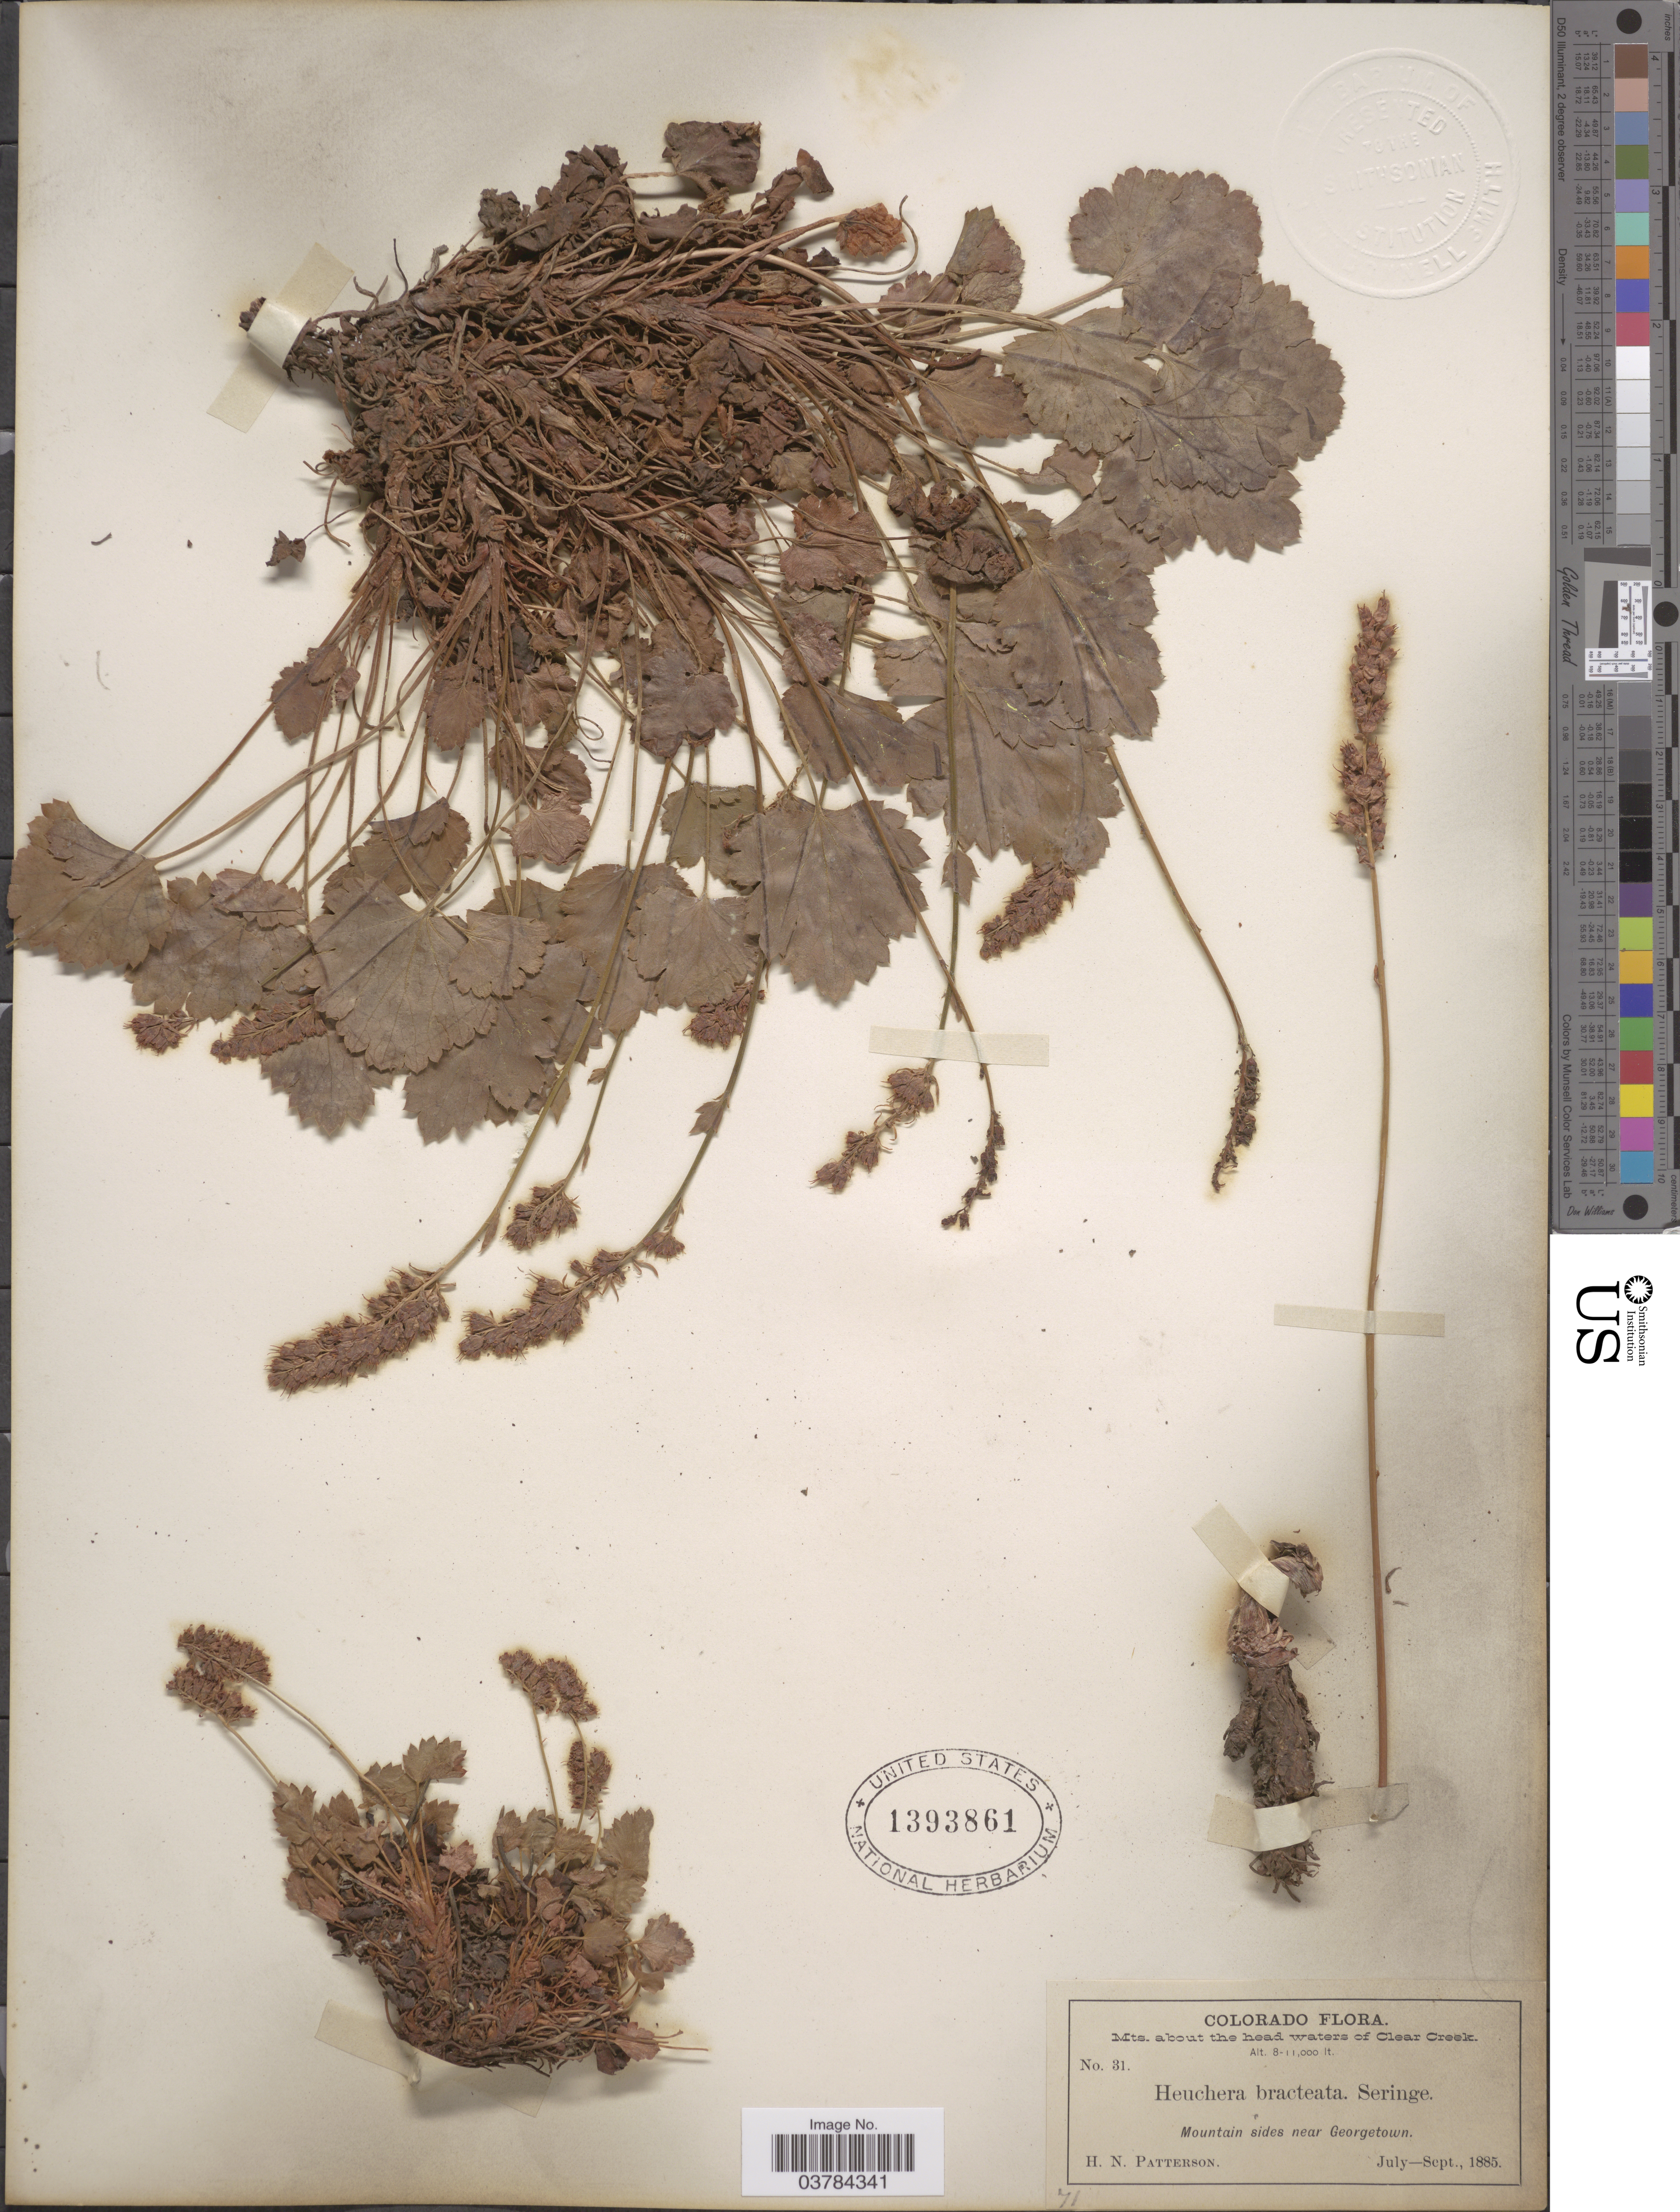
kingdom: Plantae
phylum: Tracheophyta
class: Magnoliopsida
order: Saxifragales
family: Saxifragaceae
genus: Heuchera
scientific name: Heuchera bracteata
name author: (Torr.) Ser.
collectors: H. N. Patterson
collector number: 31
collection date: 1885-07/1885-09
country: United States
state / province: Colorado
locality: Mts. about the head waters of Clear Creek. Mountain sides near Georgetown.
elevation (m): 2438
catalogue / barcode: US 1393861